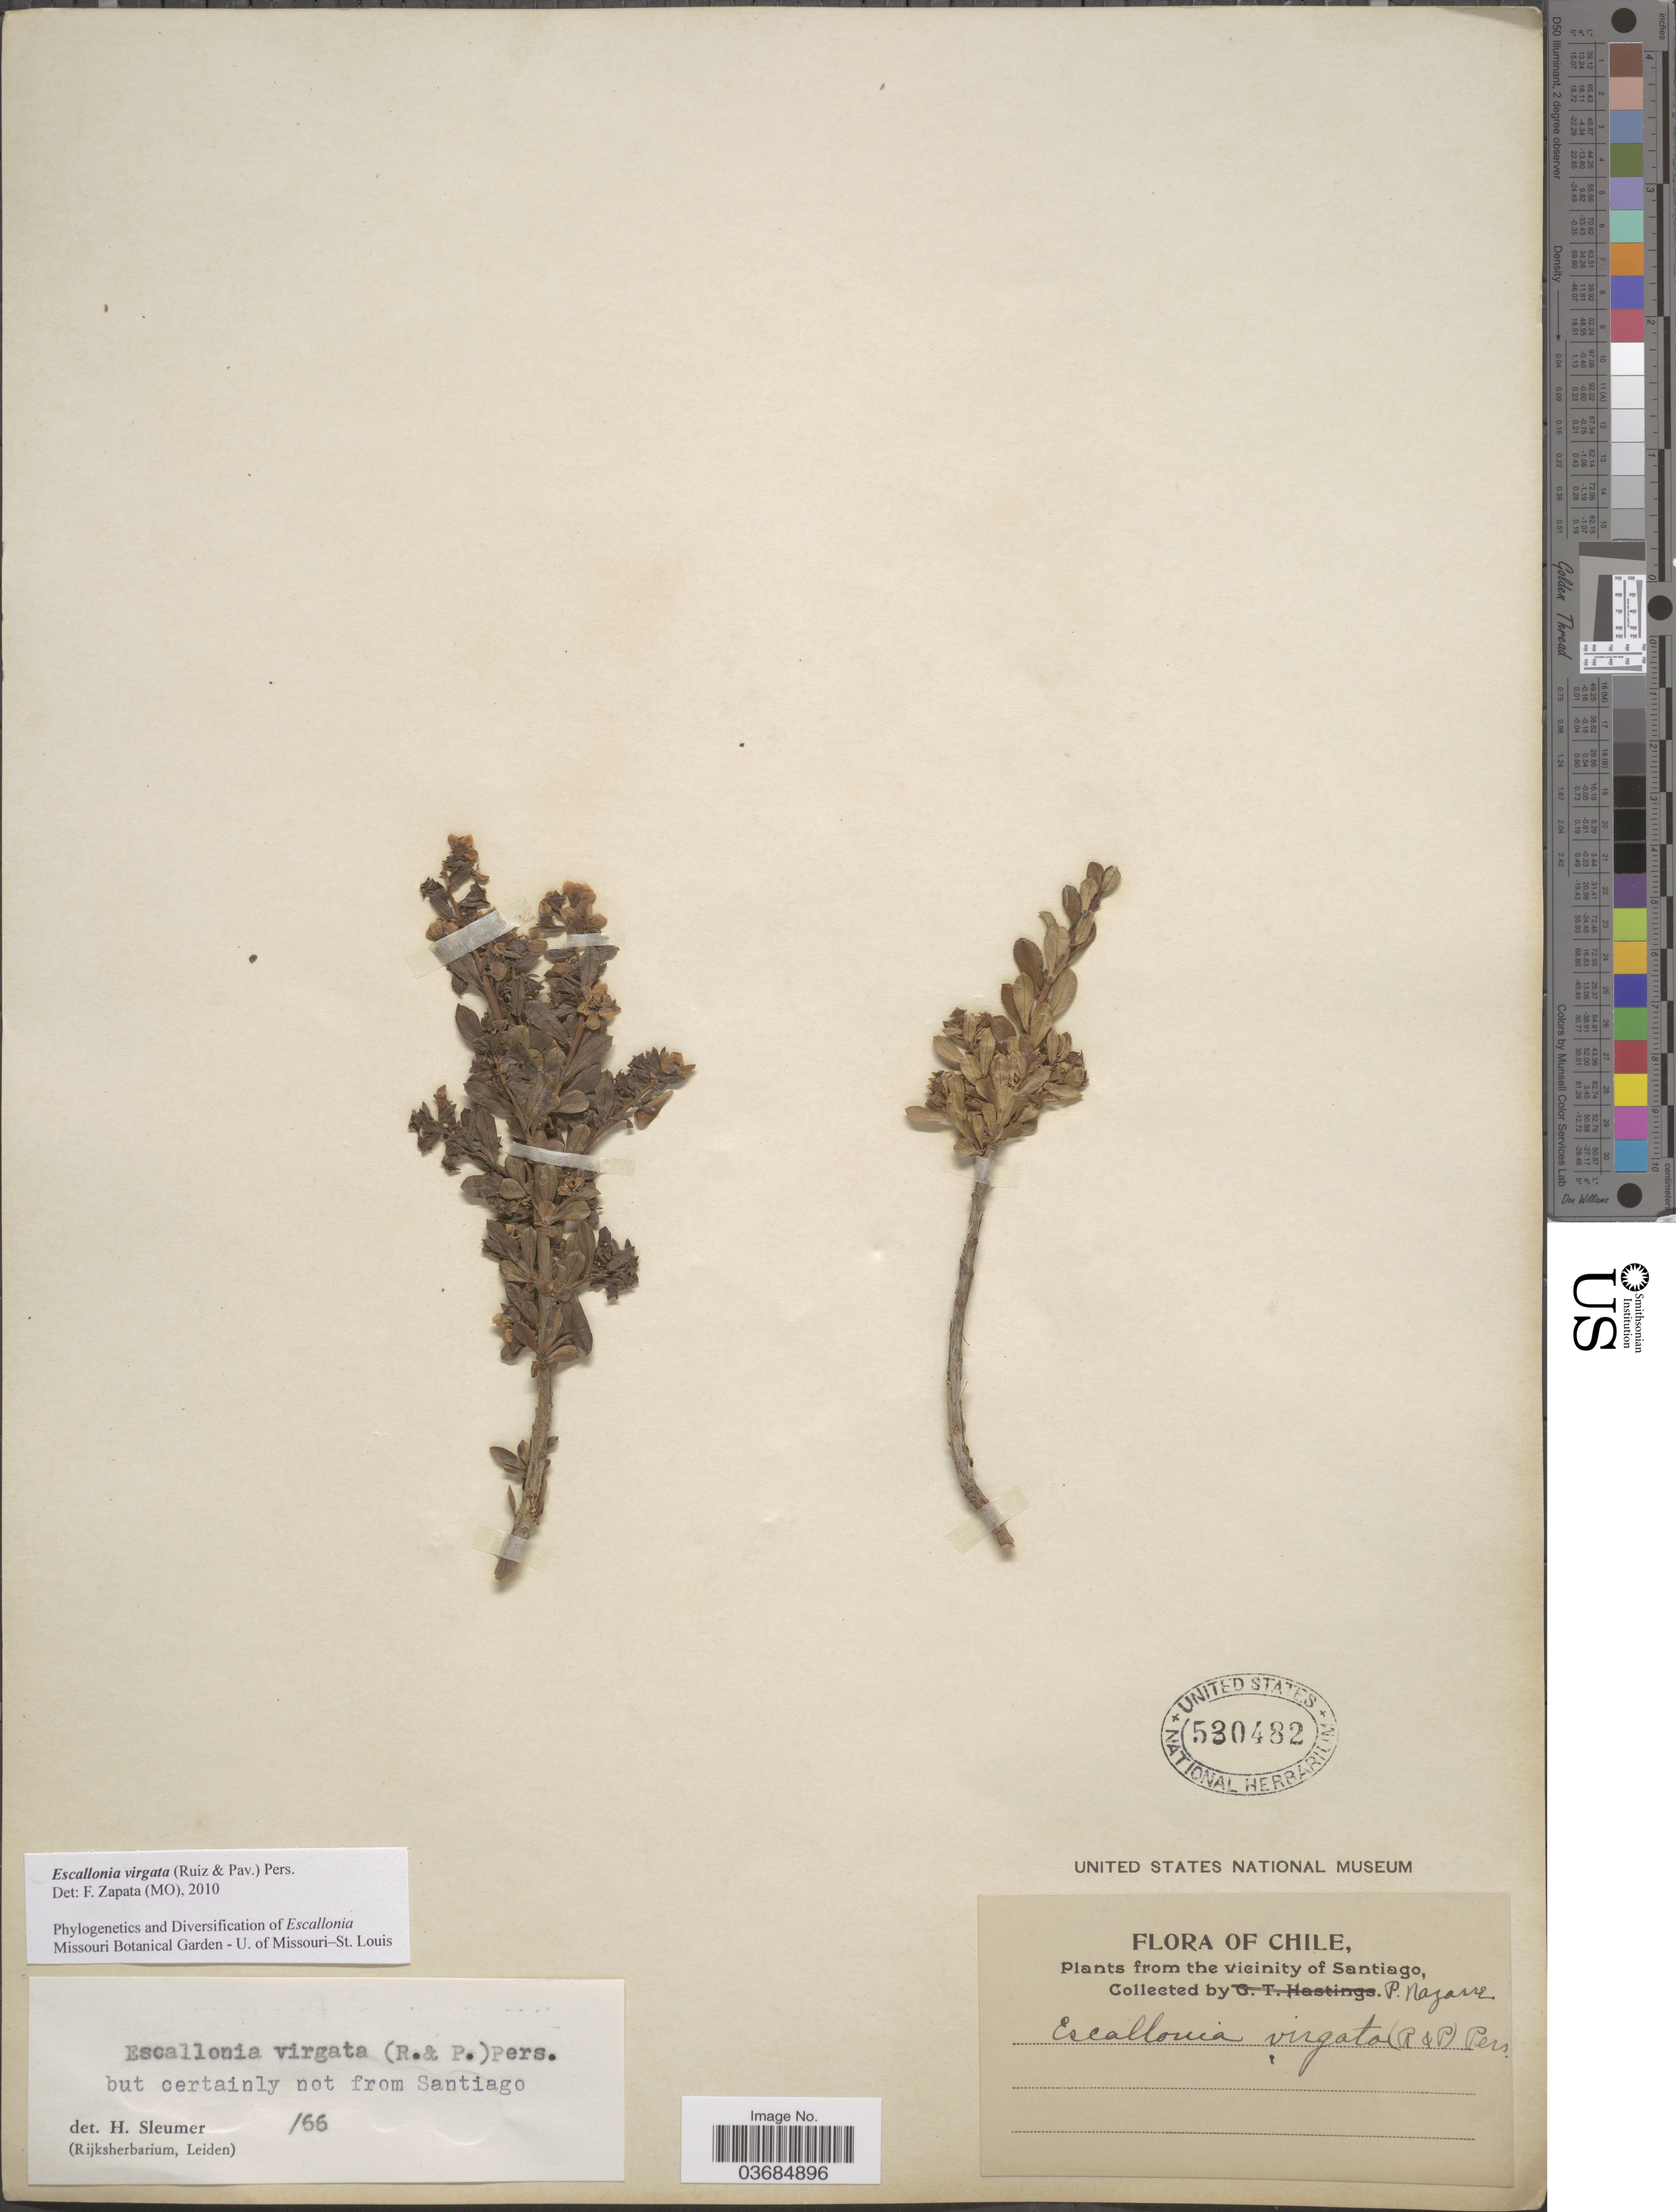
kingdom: Plantae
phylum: Tracheophyta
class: Magnoliopsida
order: Escalloniales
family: Escalloniaceae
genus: Escallonia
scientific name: Escallonia virgata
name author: (Ruiz & Pav.) Pers.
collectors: P. Nazane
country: Chile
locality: The vicinity of Santiago.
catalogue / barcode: US 530482